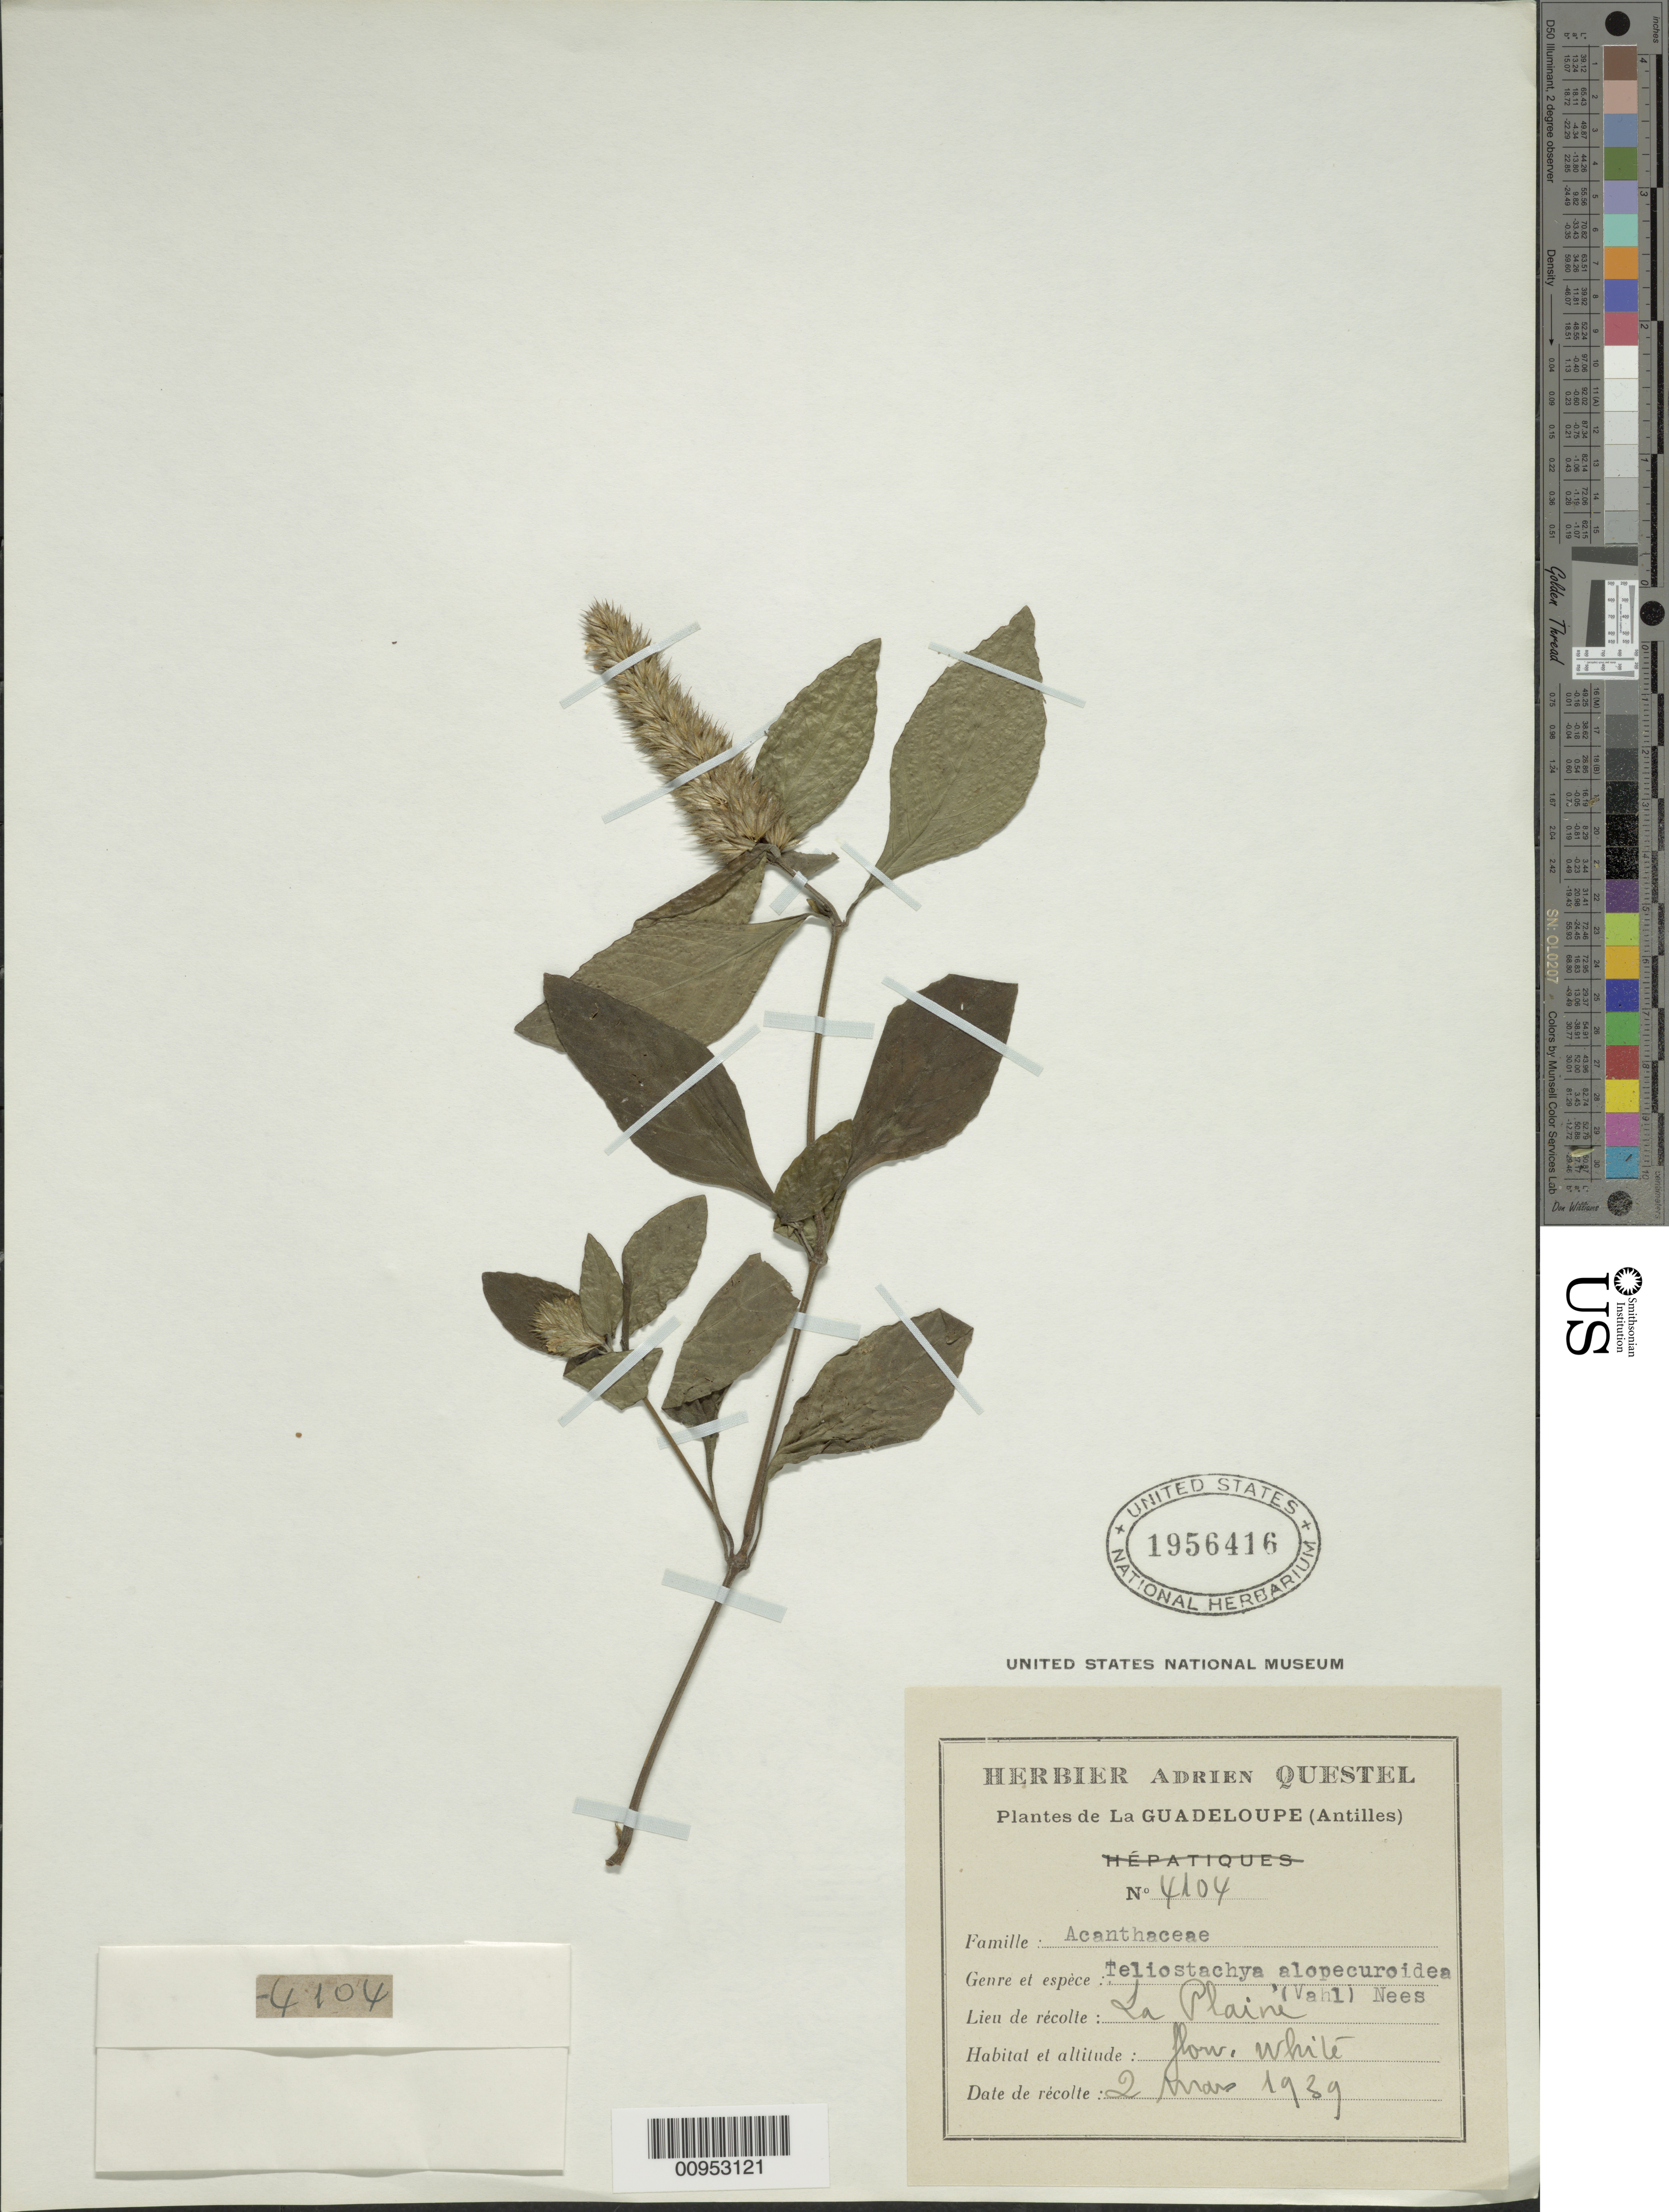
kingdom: Plantae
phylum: Tracheophyta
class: Magnoliopsida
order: Lamiales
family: Acanthaceae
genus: Teliostachya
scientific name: Teliostachya alopecuroidea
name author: (Vahl) Nees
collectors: A. Questel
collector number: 4104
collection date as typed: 02 Mar 1939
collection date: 1939-03-02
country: Guadeloupe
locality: La Plaine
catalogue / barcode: US 1956416